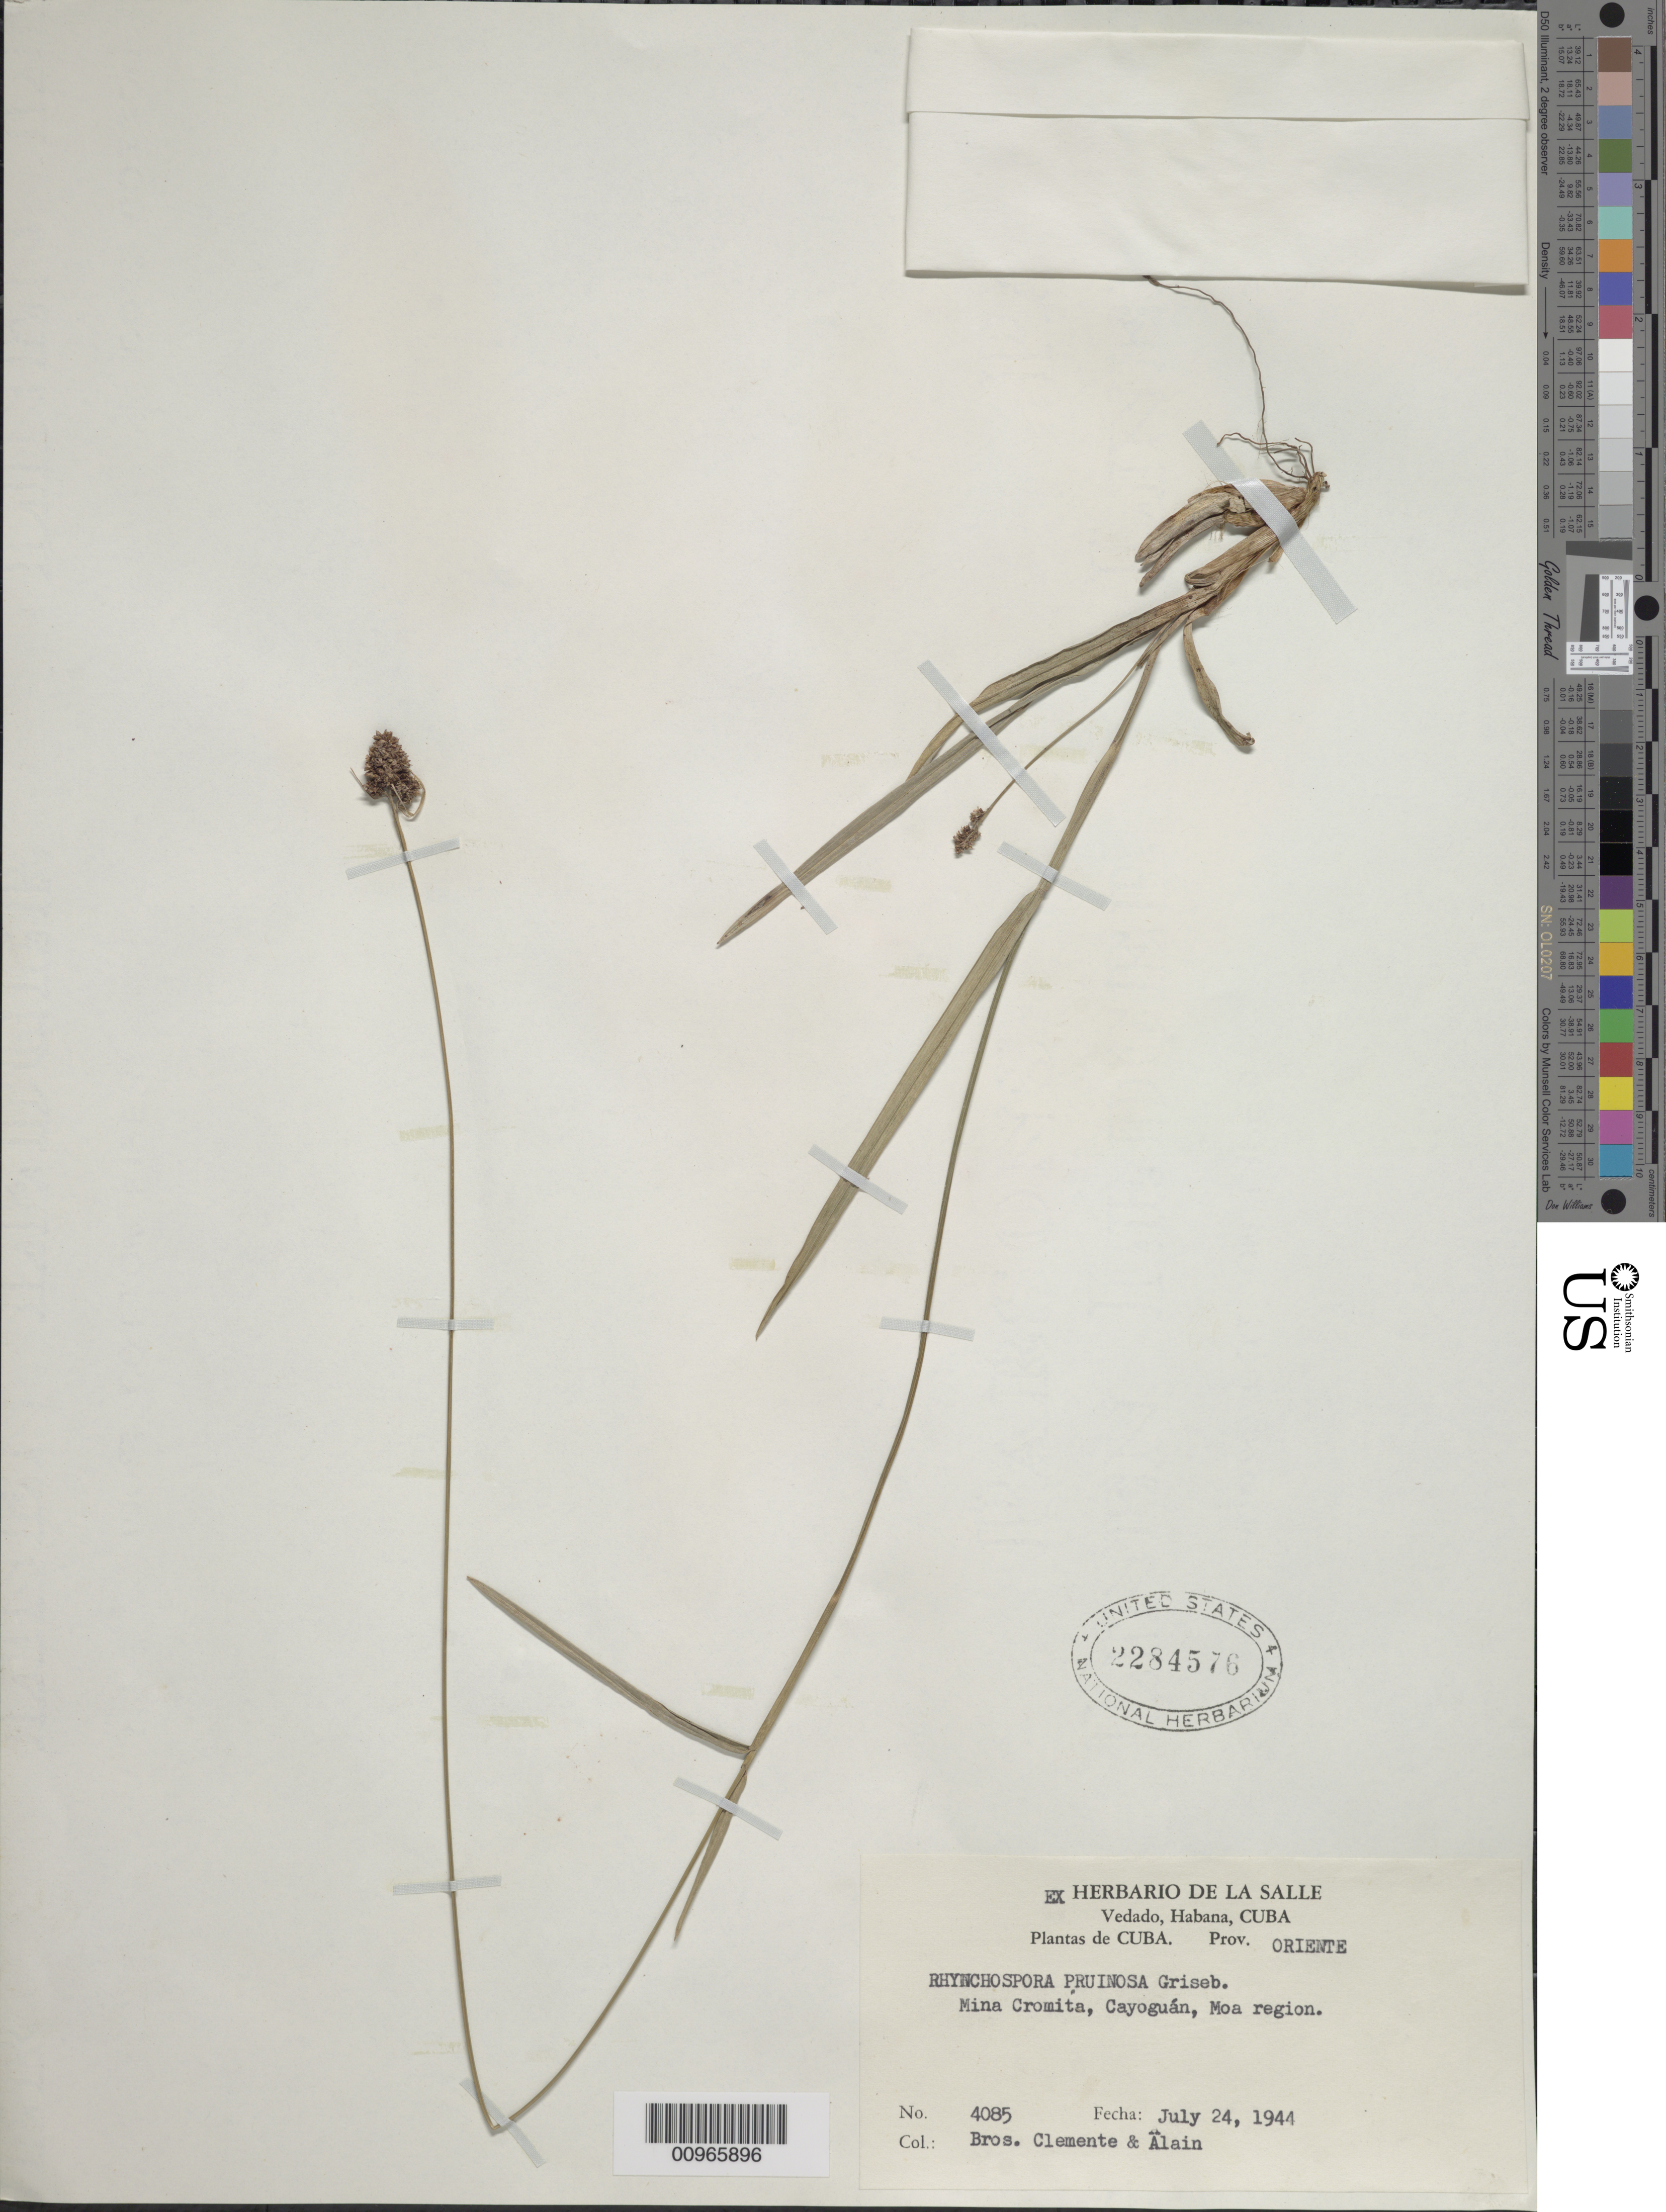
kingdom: Plantae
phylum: Tracheophyta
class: Liliopsida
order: Poales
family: Cyperaceae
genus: Rhynchospora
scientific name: Rhynchospora pruinosa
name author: Griseb.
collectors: Bro. Clemente & A. H. Liogier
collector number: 4085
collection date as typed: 24 Jul 1944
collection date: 1944-07-24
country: Cuba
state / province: Holguín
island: Cuba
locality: Mina Cromita, Cayoguán, Moa region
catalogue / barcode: US 2284576